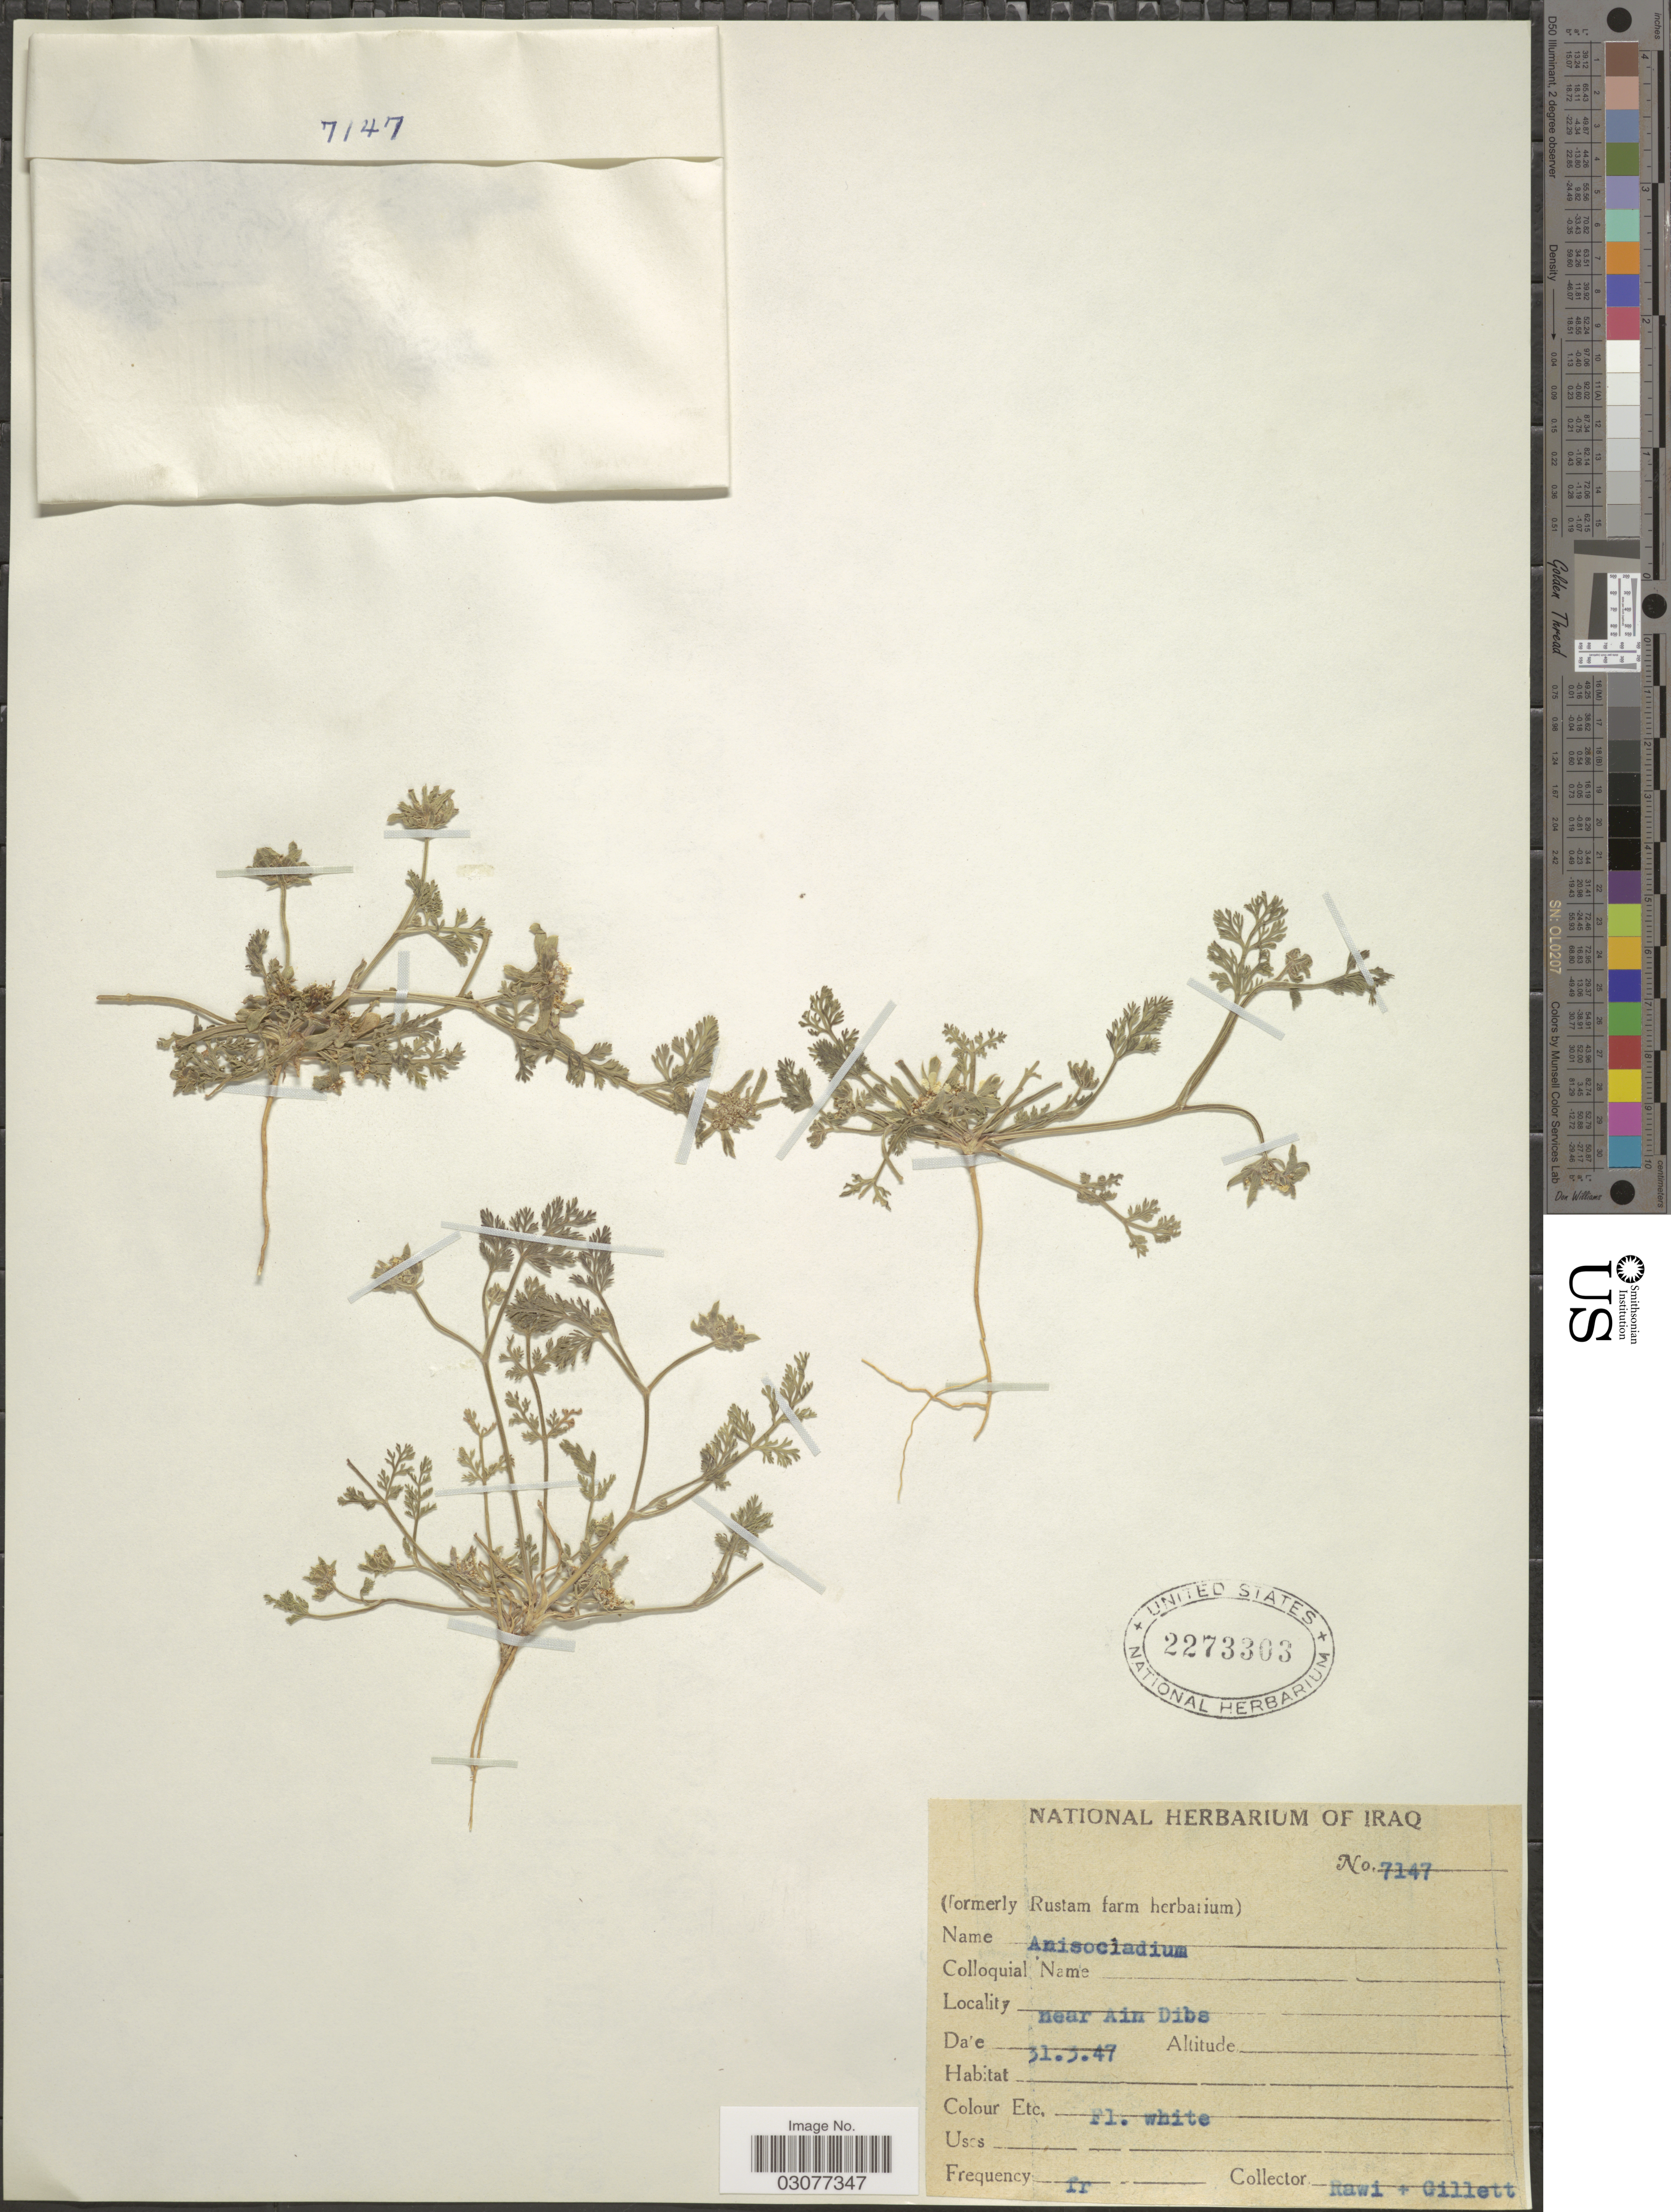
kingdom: Plantae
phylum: Tracheophyta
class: Magnoliopsida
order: Apiales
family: Apiaceae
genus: Anisosciadium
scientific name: Anisosciadium sp.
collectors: -. Rawi & Gillett, --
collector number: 7147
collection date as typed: Transcribed d/m/y: 31/3/47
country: Iraq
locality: Near Ain Dibs.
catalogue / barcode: US 2273303